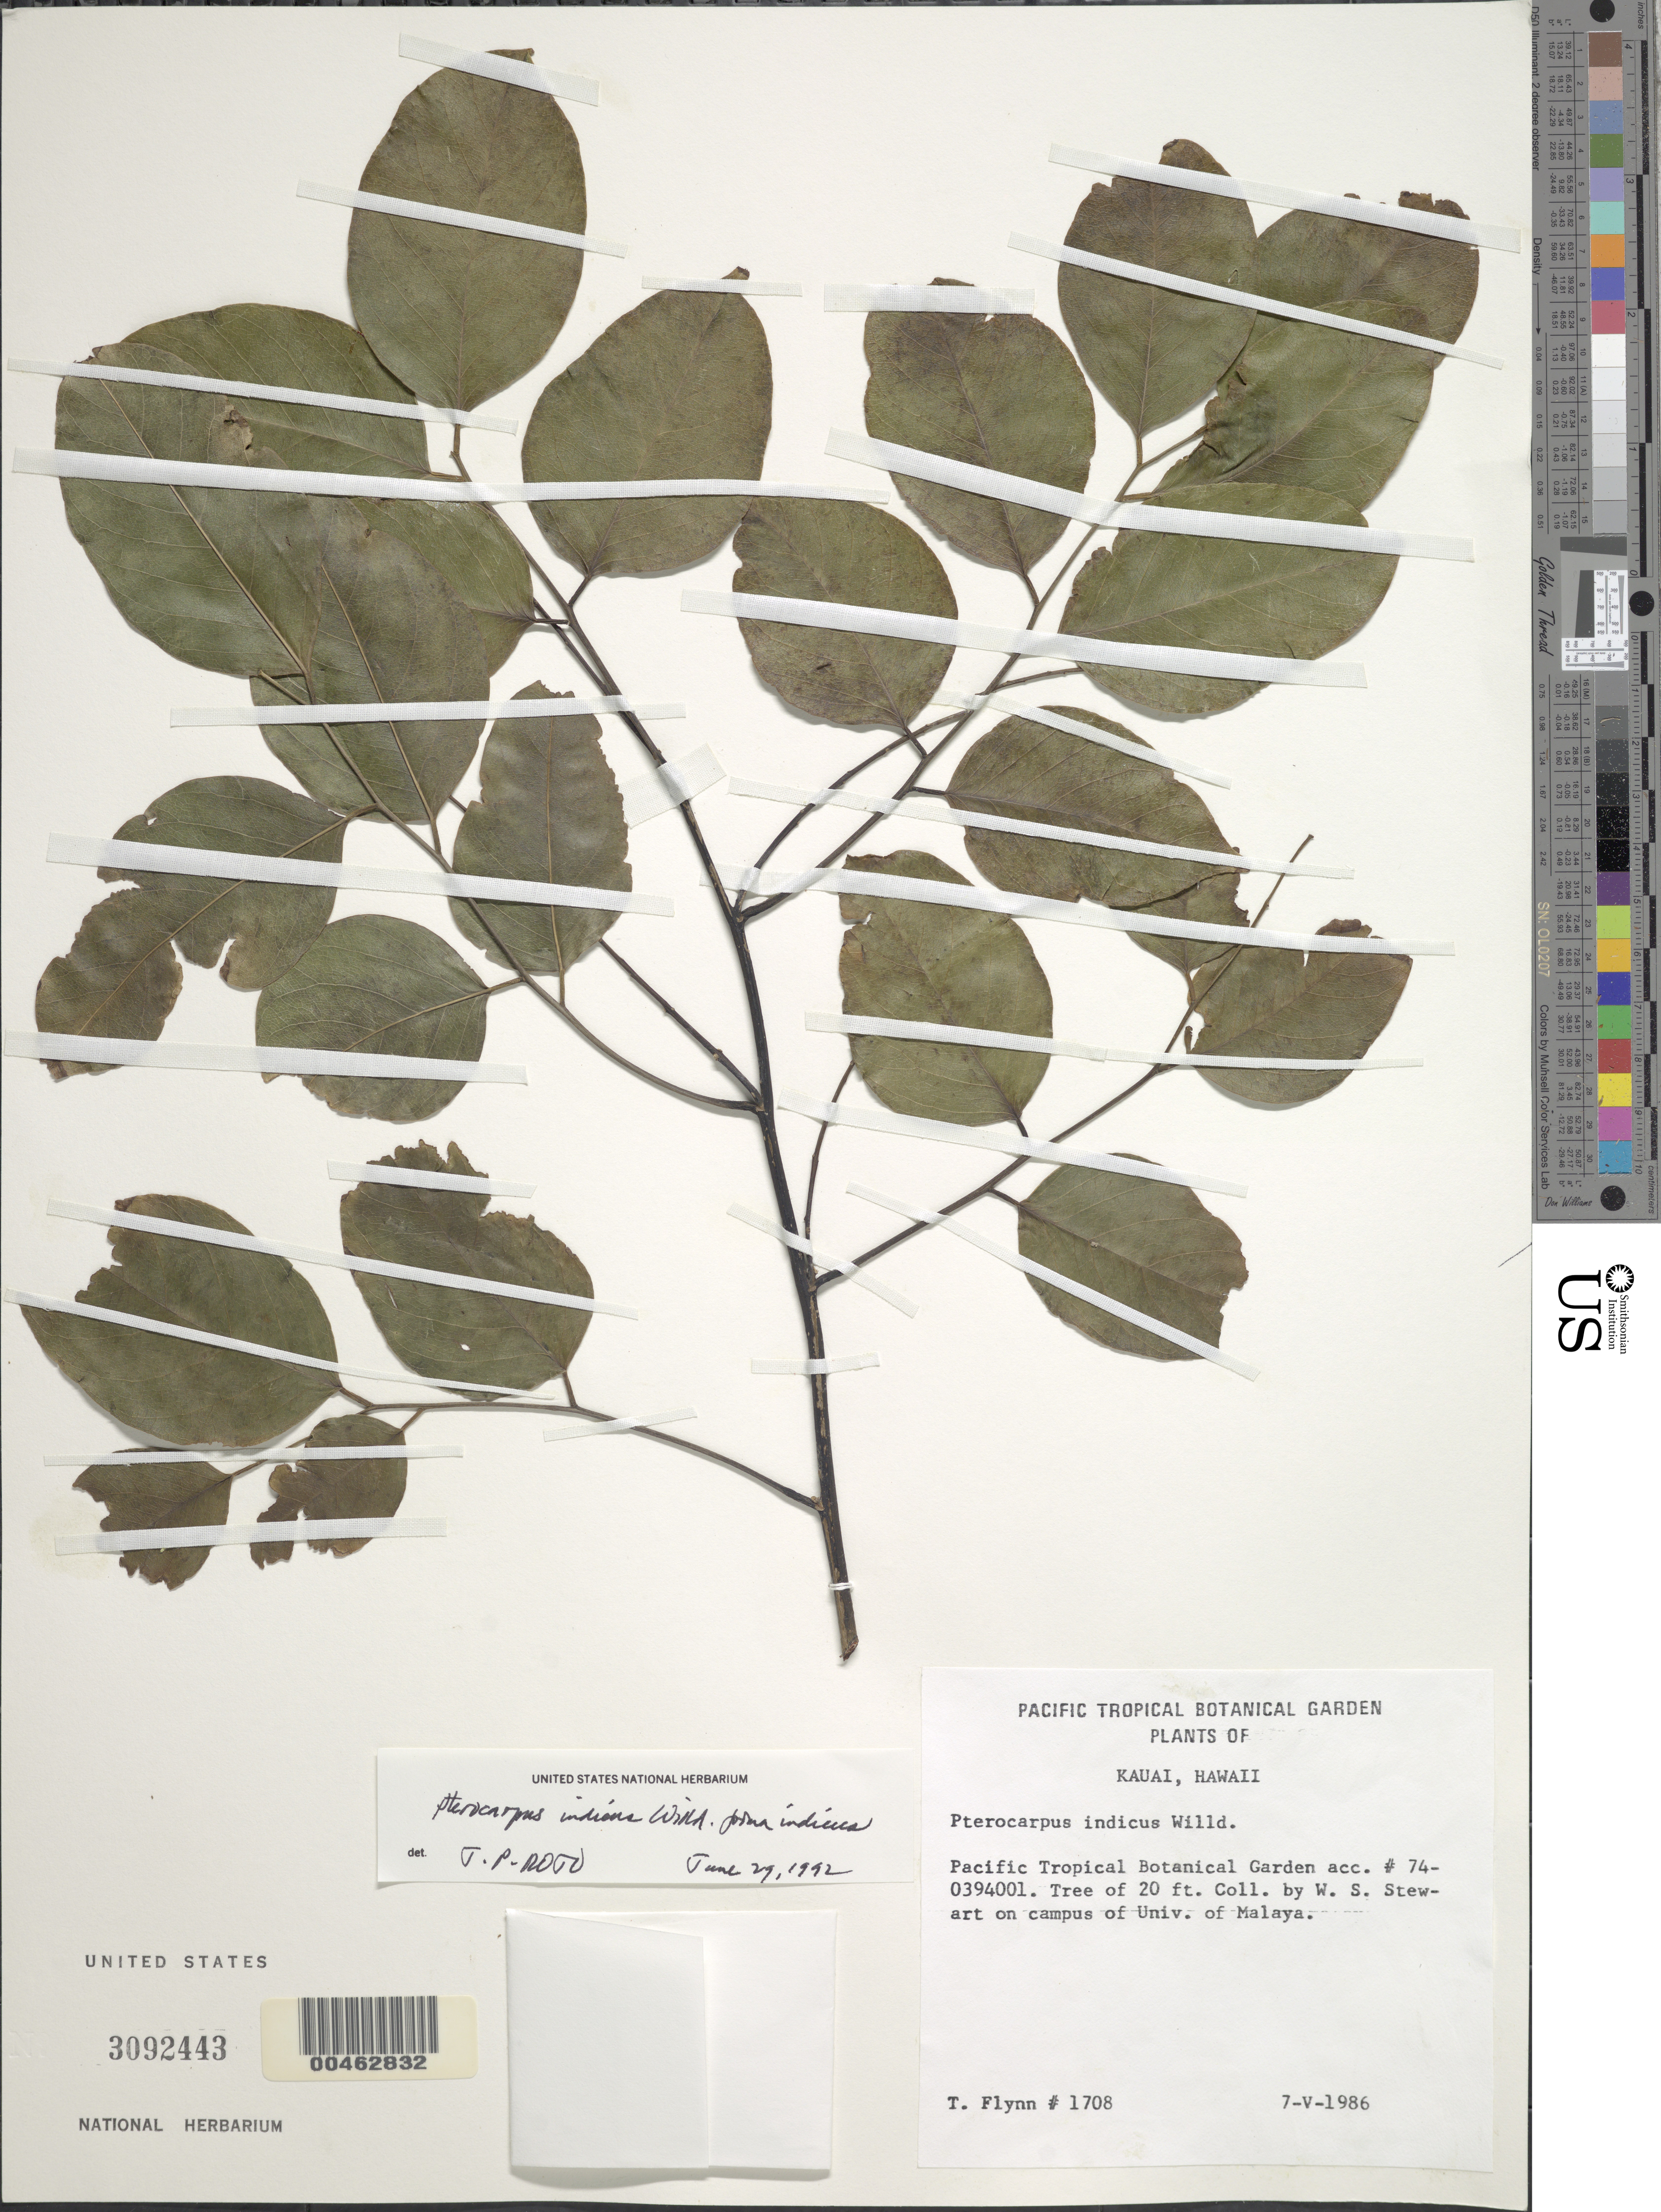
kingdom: Plantae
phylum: Tracheophyta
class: Magnoliopsida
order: Fabales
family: Fabaceae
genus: Pterocarpus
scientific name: Pterocarpus indicus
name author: Willd.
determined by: Rojo, Justo P., (L), Nationaal Herbarium Nederland, Leiden University branch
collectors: T. W. Flynn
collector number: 1708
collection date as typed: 7 May 1986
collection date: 1986-05-07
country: United States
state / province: Hawaii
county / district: Kauai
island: Kaua'i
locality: Pacific Tropical Botanical Garden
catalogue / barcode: US 3092443